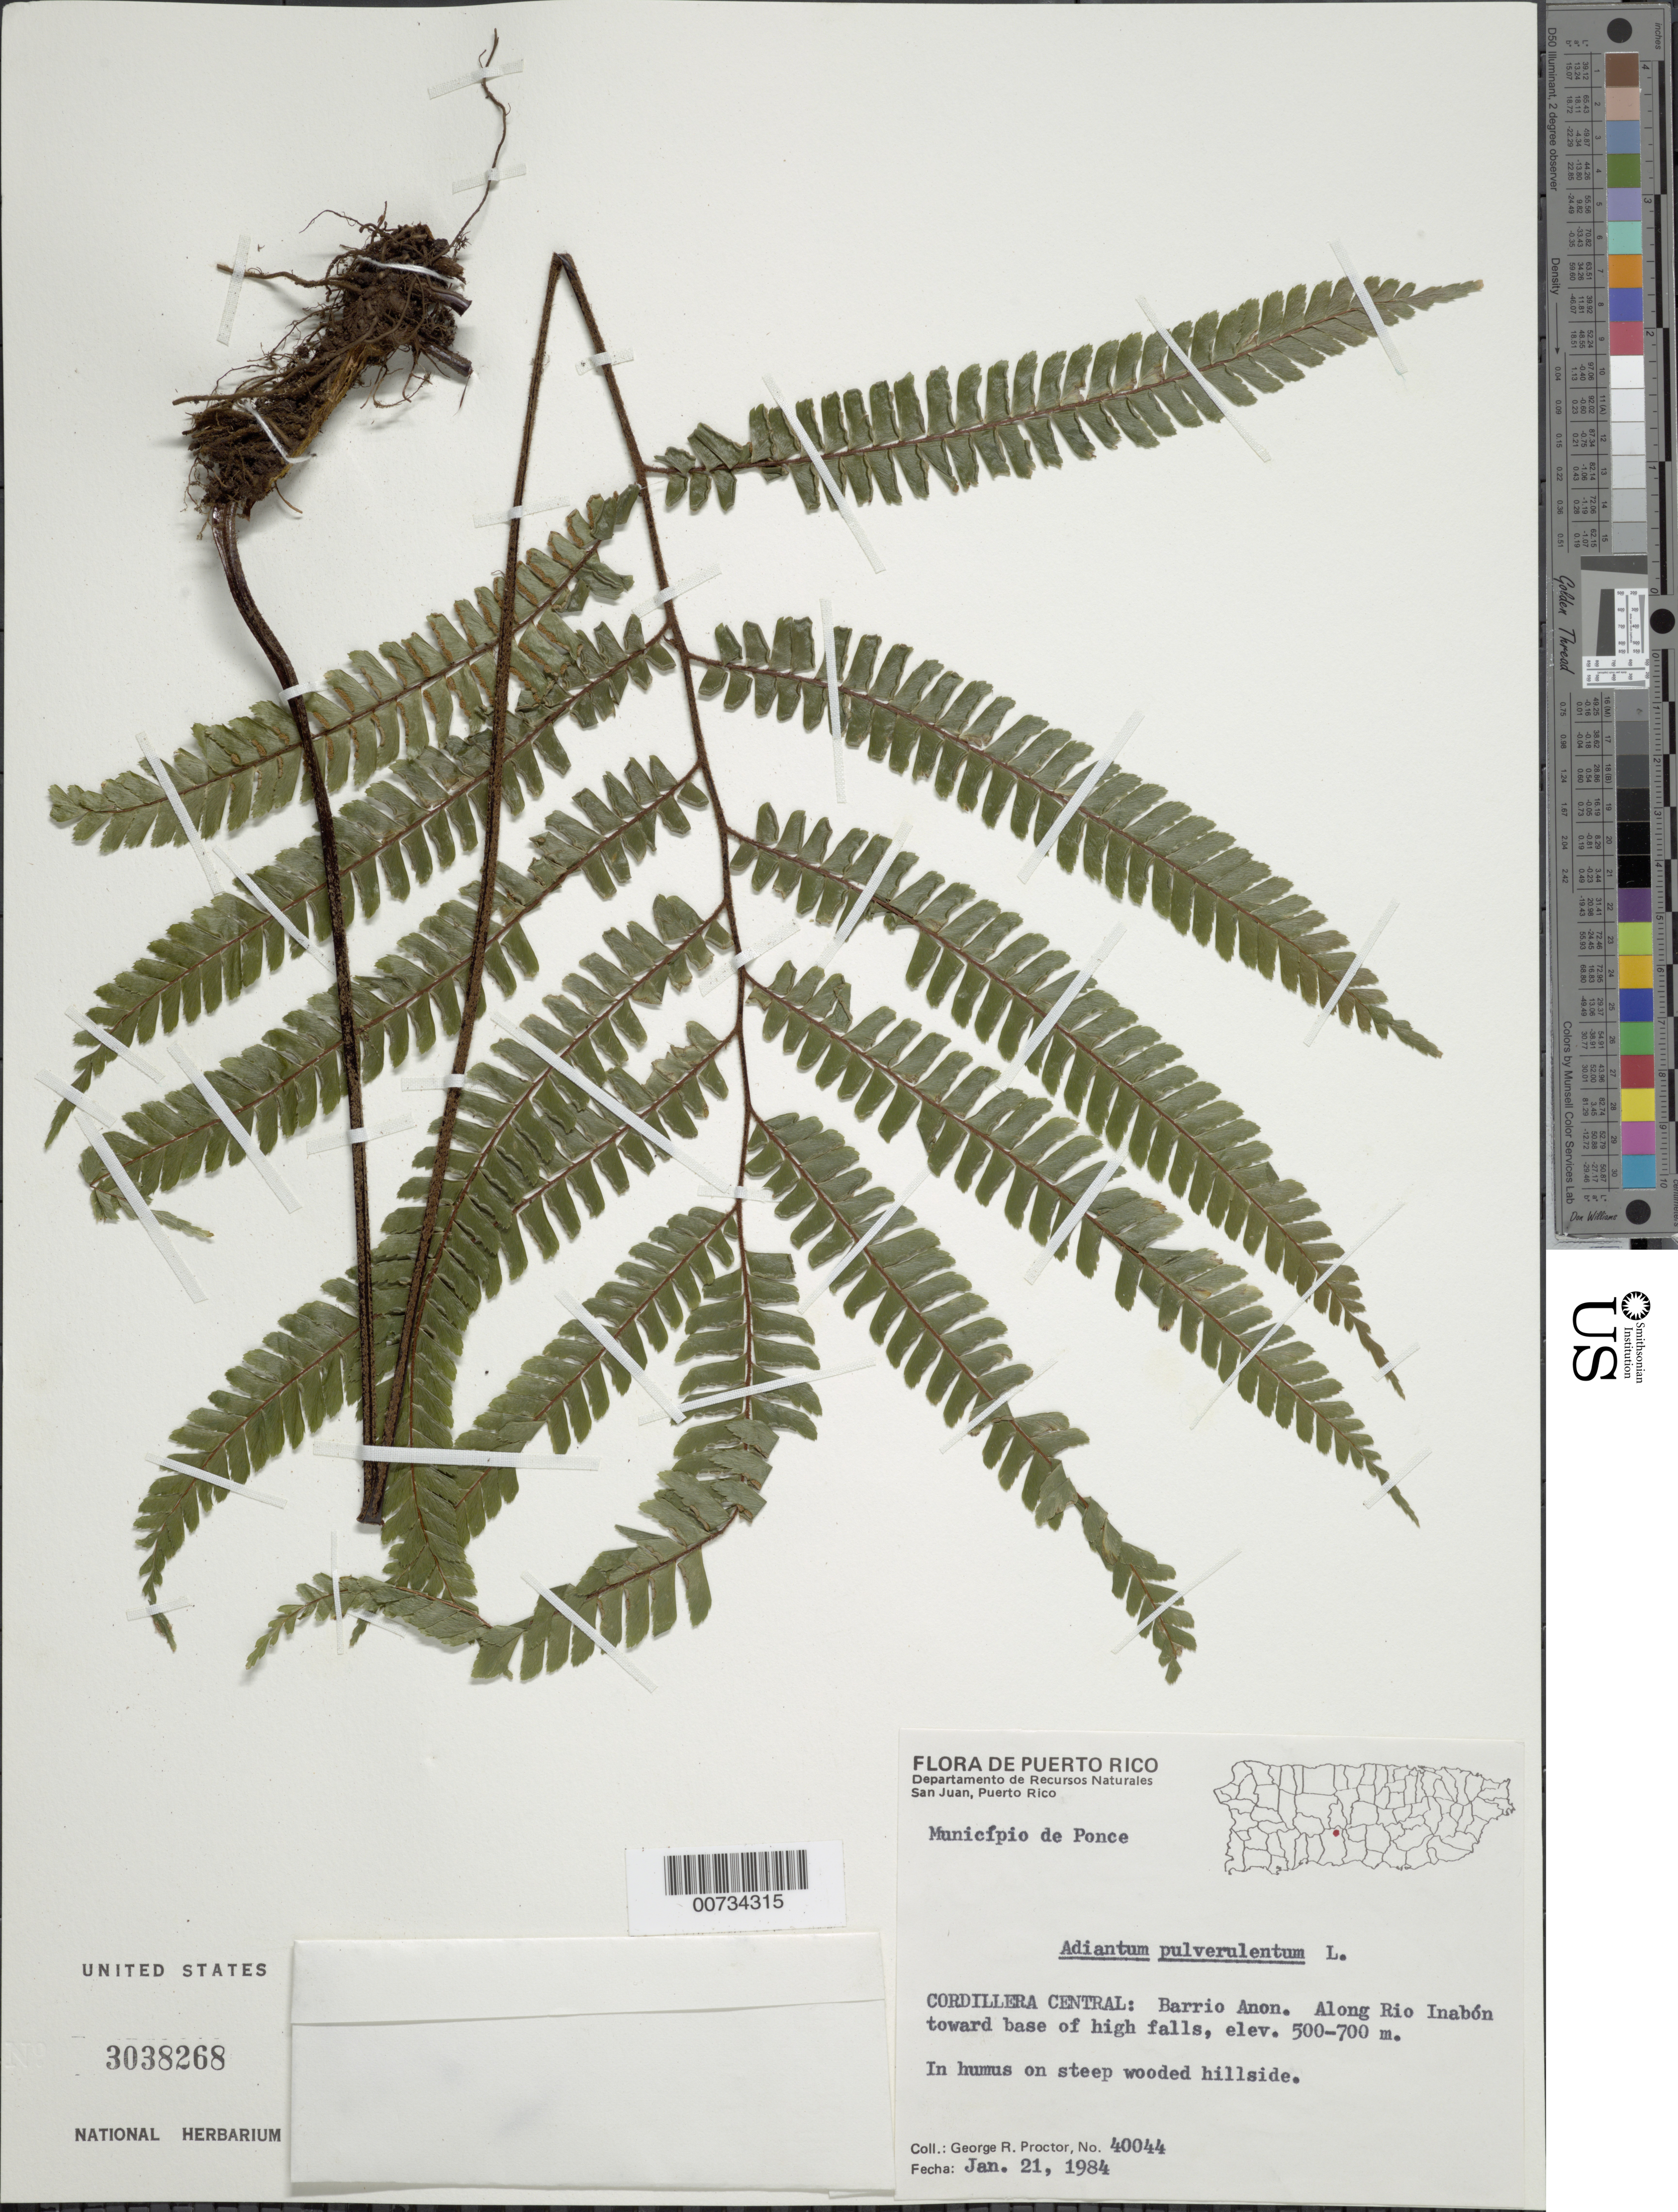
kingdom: Plantae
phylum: Tracheophyta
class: Polypodiopsida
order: Polypodiales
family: Pteridaceae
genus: Adiantum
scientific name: Adiantum pulverulentum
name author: L.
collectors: G. R. Proctor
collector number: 40044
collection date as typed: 21 Jan 1984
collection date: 1984-01-21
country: Puerto Rico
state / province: Ponce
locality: Cordillera Central: Barrio Anon. Along Rio Inabón toward base of high falls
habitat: In humus on steep wooded hillside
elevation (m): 500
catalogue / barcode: US 3038268